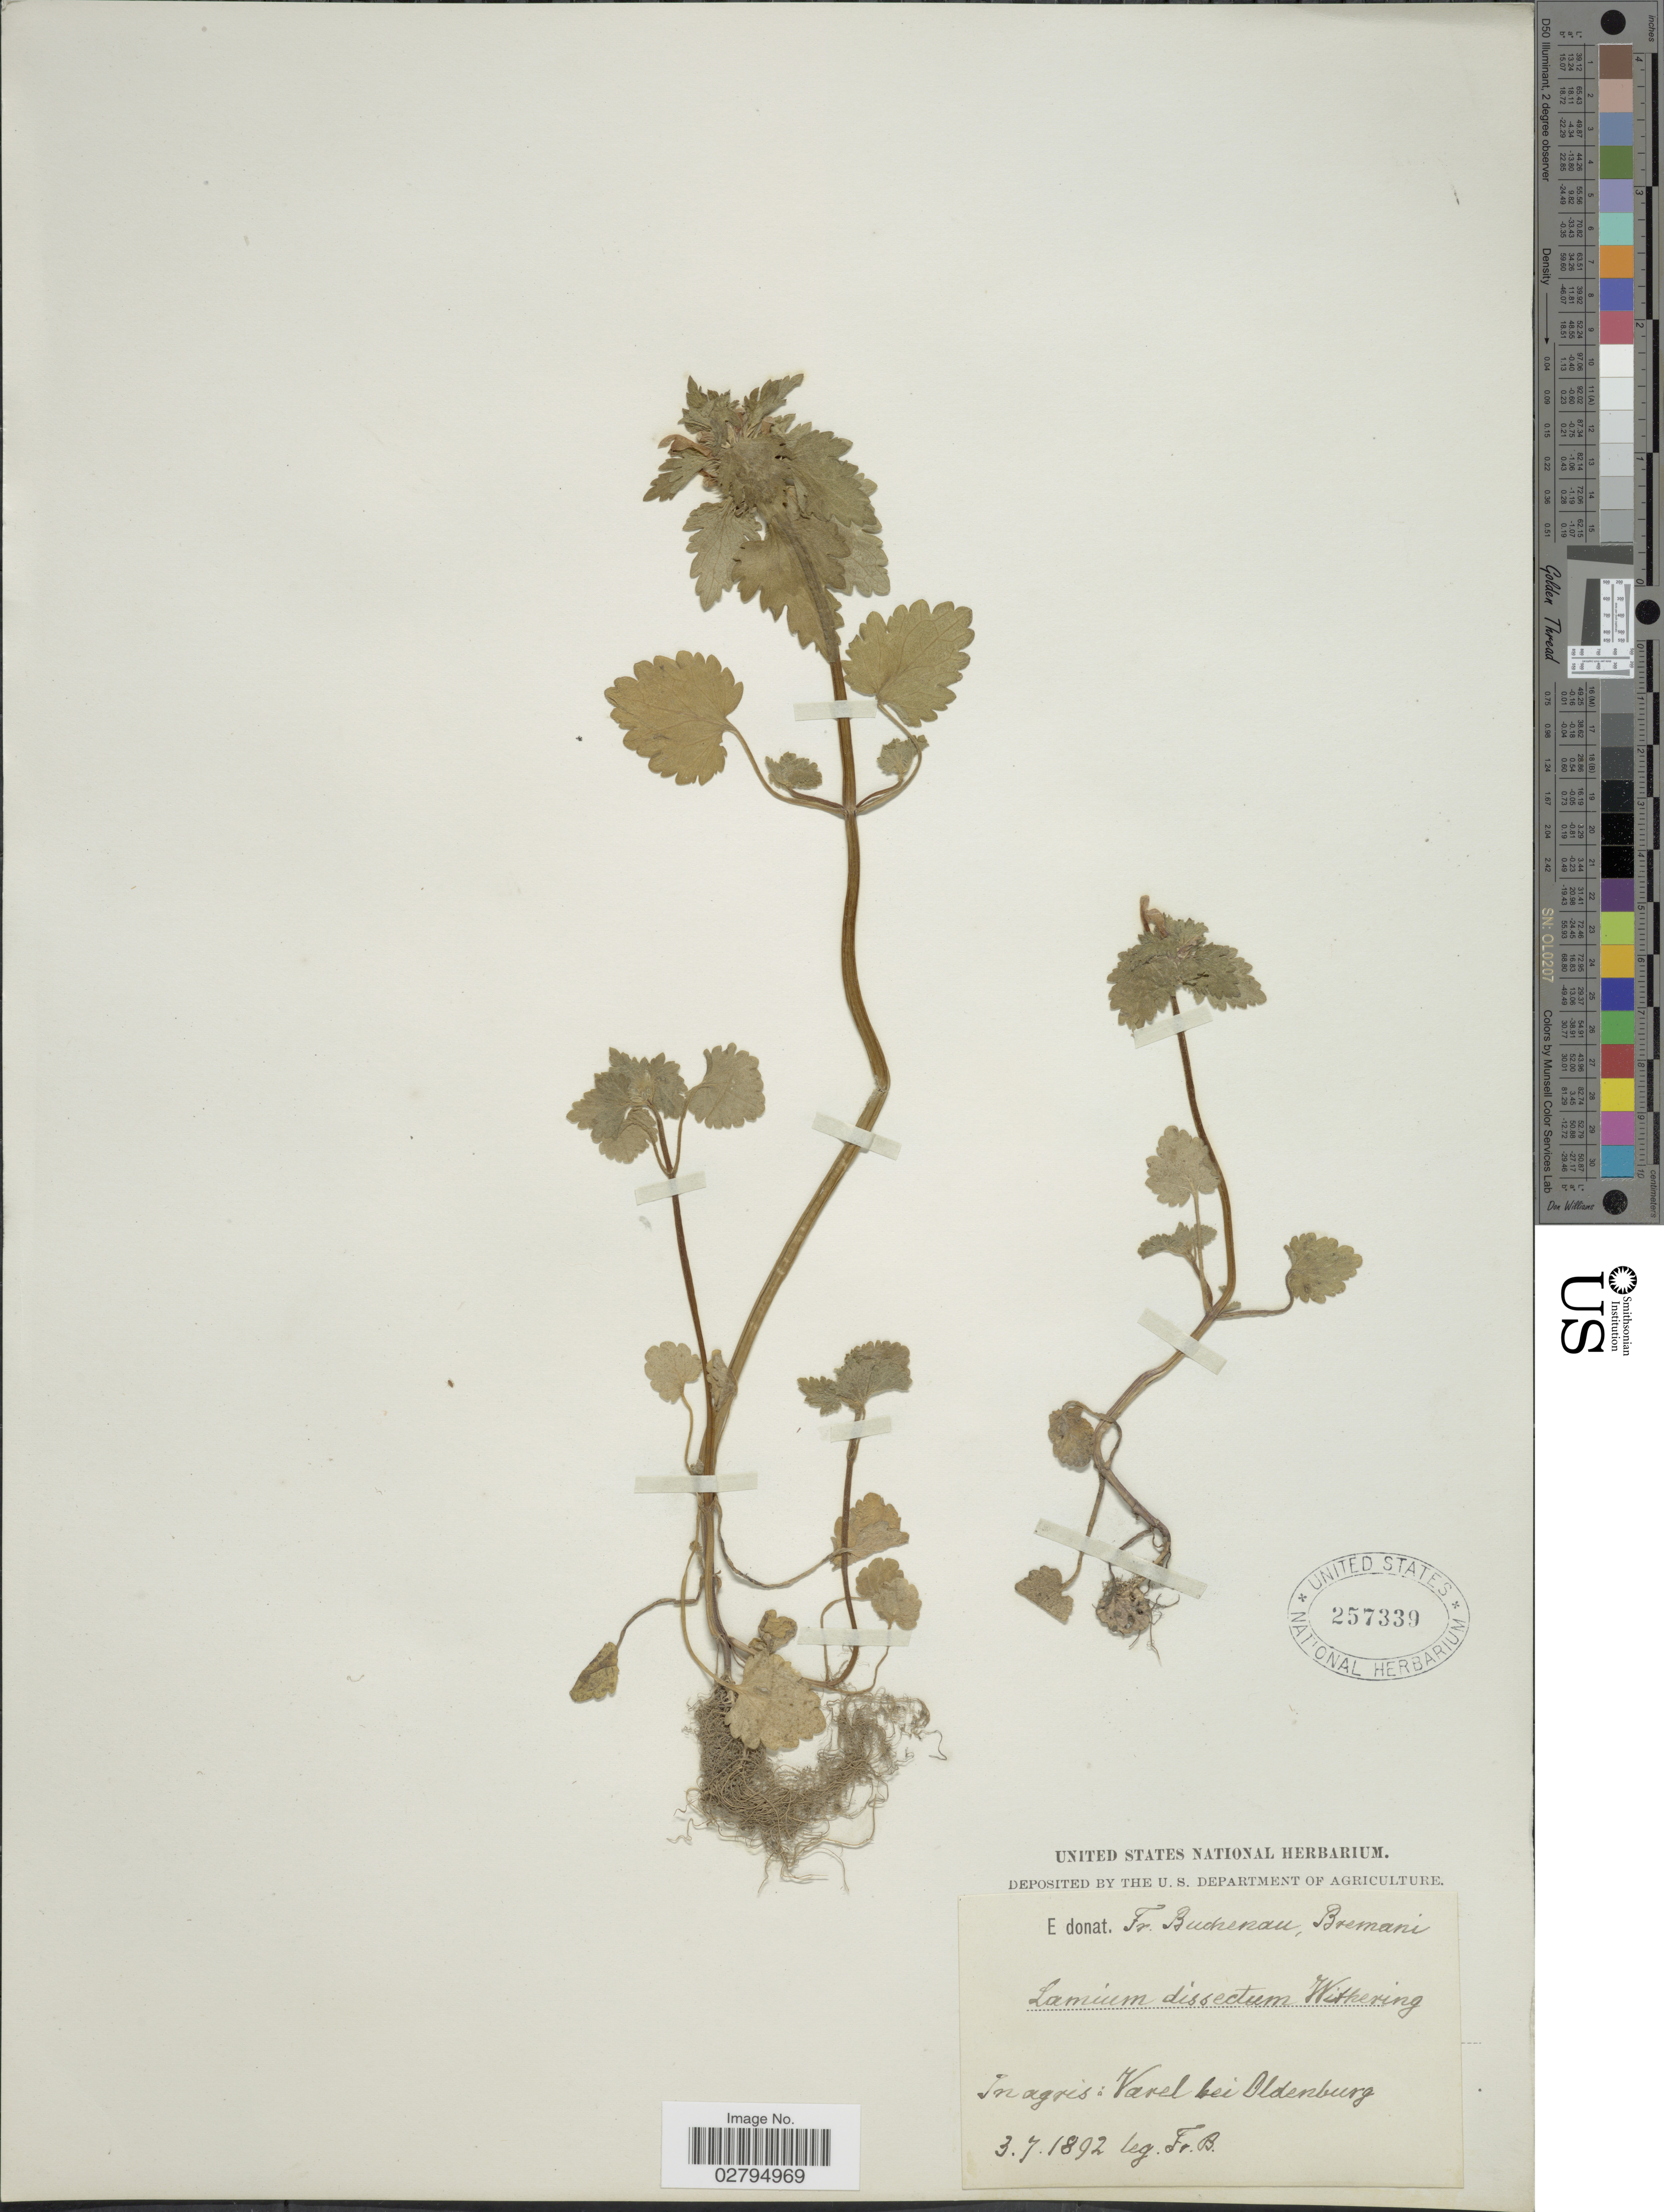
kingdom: Plantae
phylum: Tracheophyta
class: Magnoliopsida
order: Lamiales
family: Lamiaceae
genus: Lamium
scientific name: Lamium hybridum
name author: Vill.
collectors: F. Buchenau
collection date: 1892-07-03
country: Germany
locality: Inagris: Varel bei Oldenburg.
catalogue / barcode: US 257339